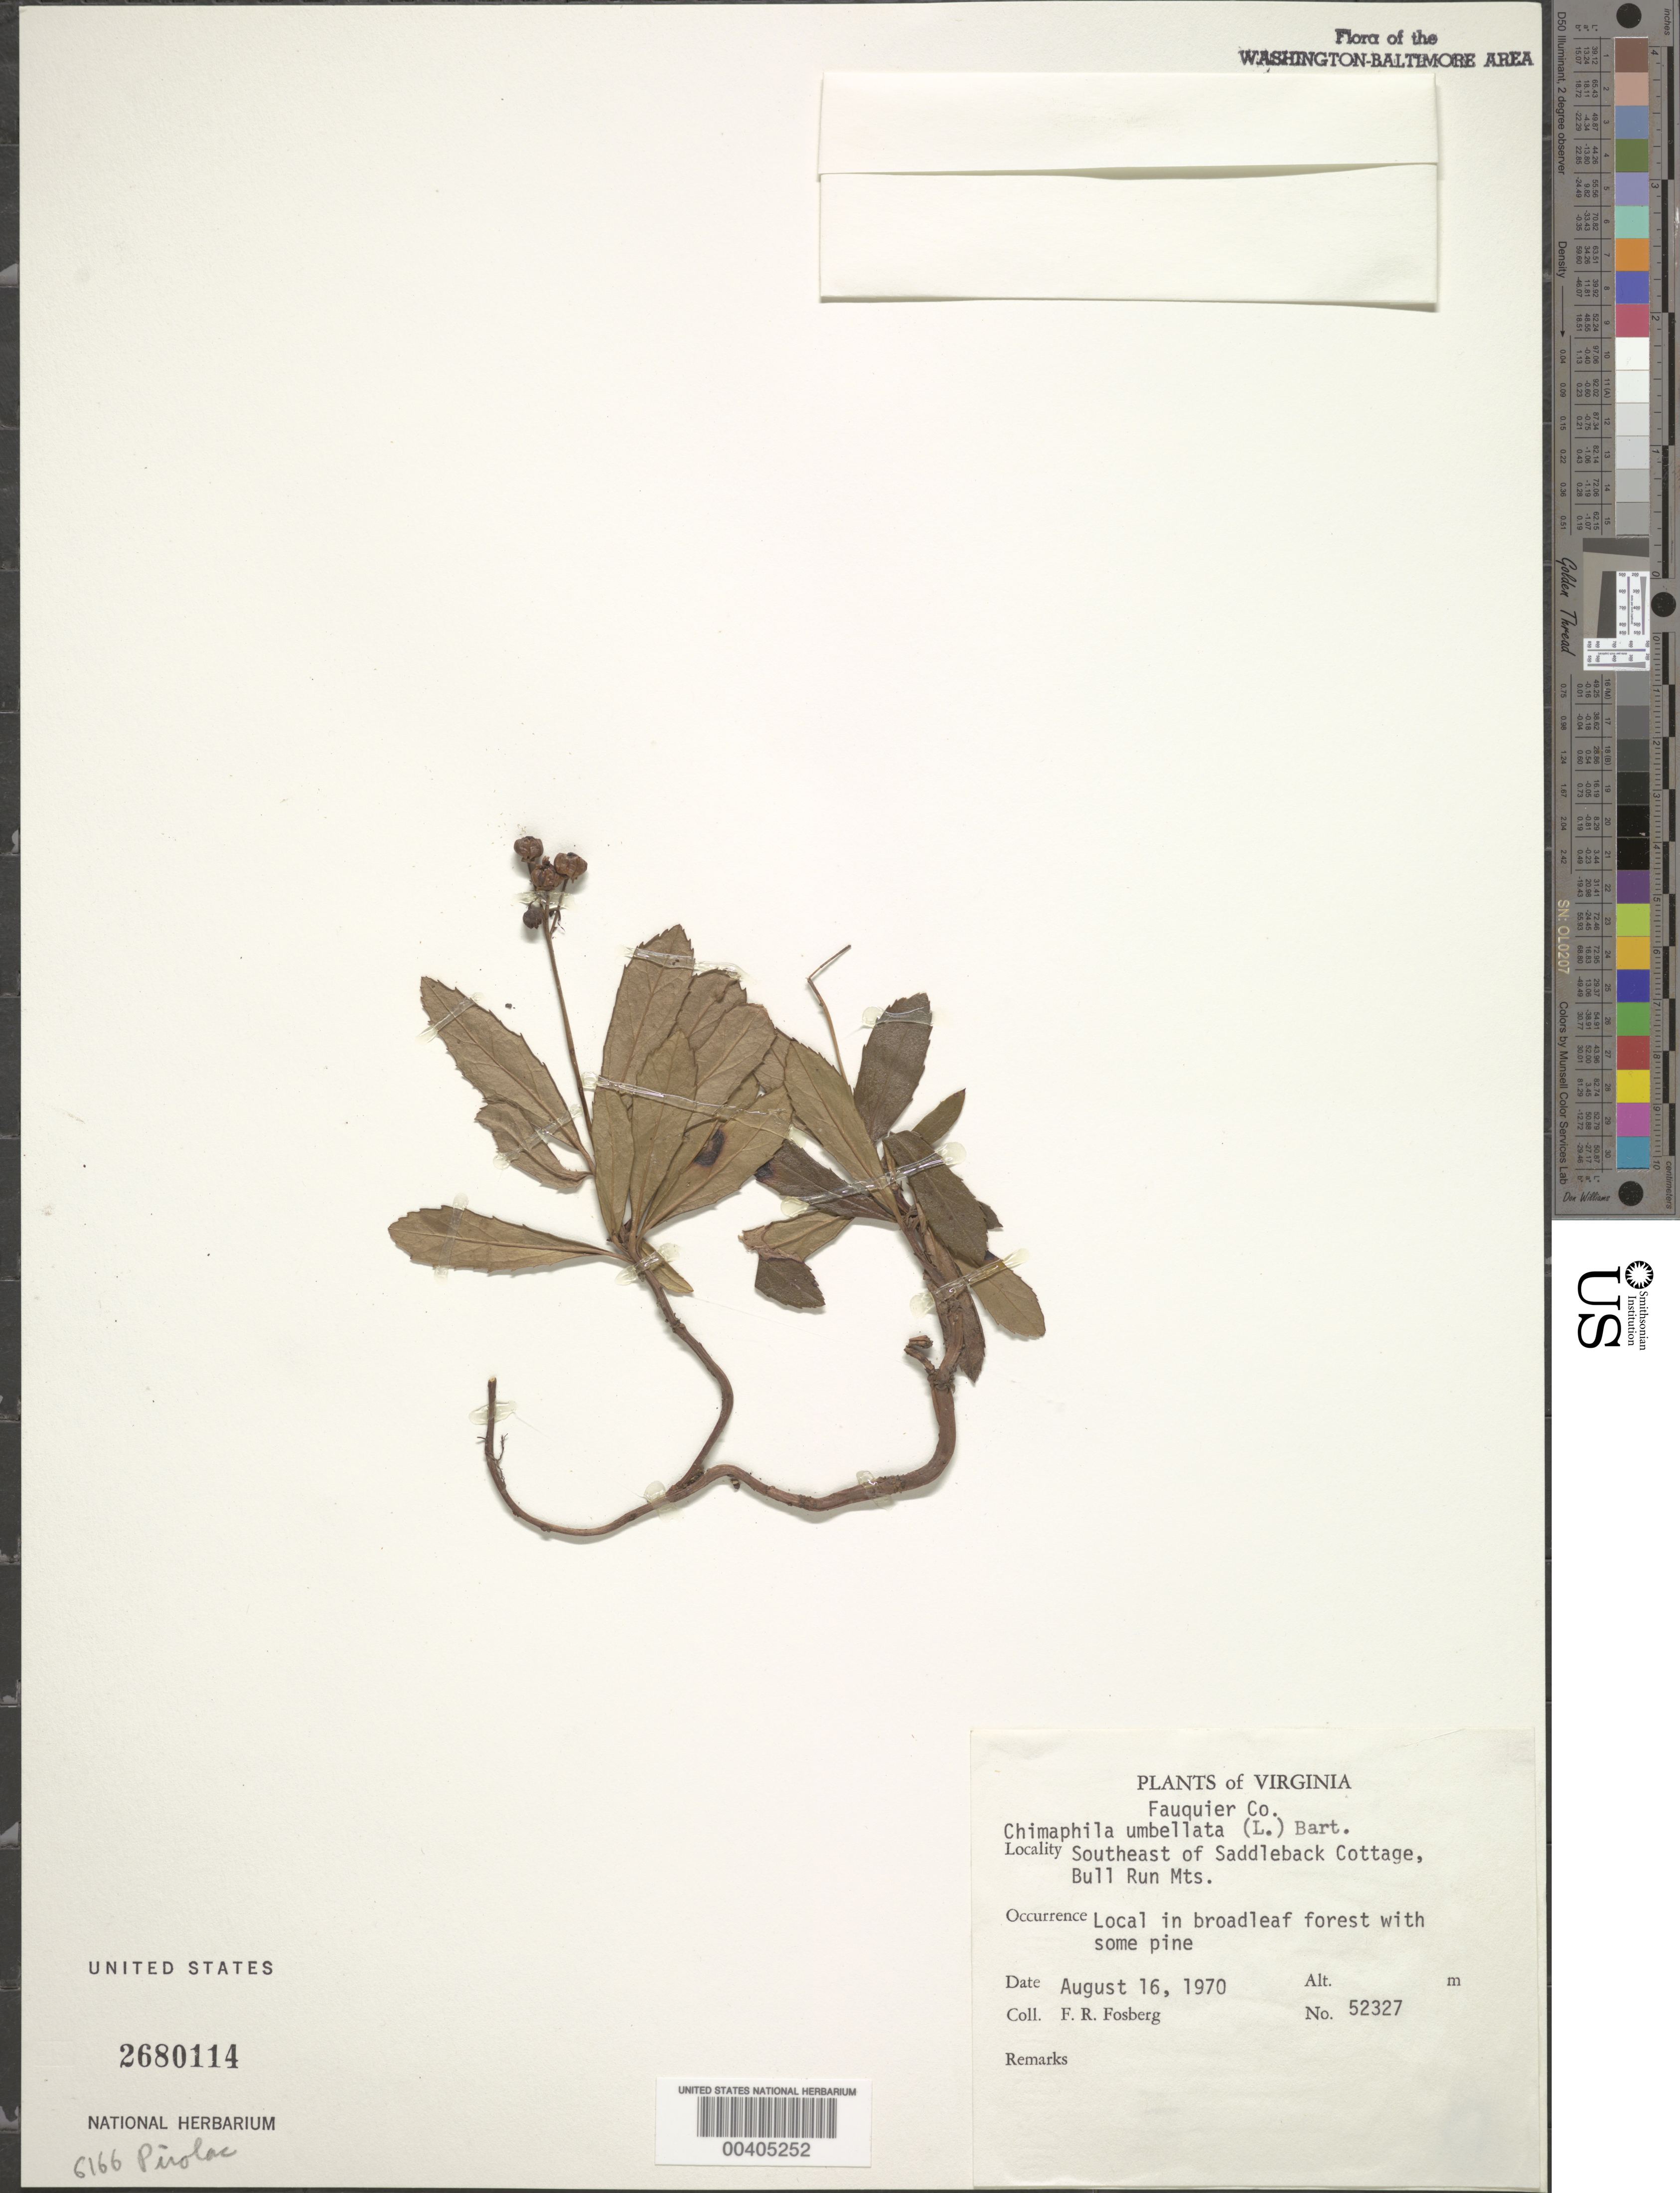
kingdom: Plantae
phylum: Tracheophyta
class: Magnoliopsida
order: Ericales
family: Ericaceae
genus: Chimaphila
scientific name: Chimaphila umbellata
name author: (L.) W.P.C. Barton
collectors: F. R. Fosberg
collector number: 52327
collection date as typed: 16 Aug 1970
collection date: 1970-08-16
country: United States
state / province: Virginia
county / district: Fauquier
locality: Southeast of Saddleback Cottage, Bull Run Mountains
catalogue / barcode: US 2680114